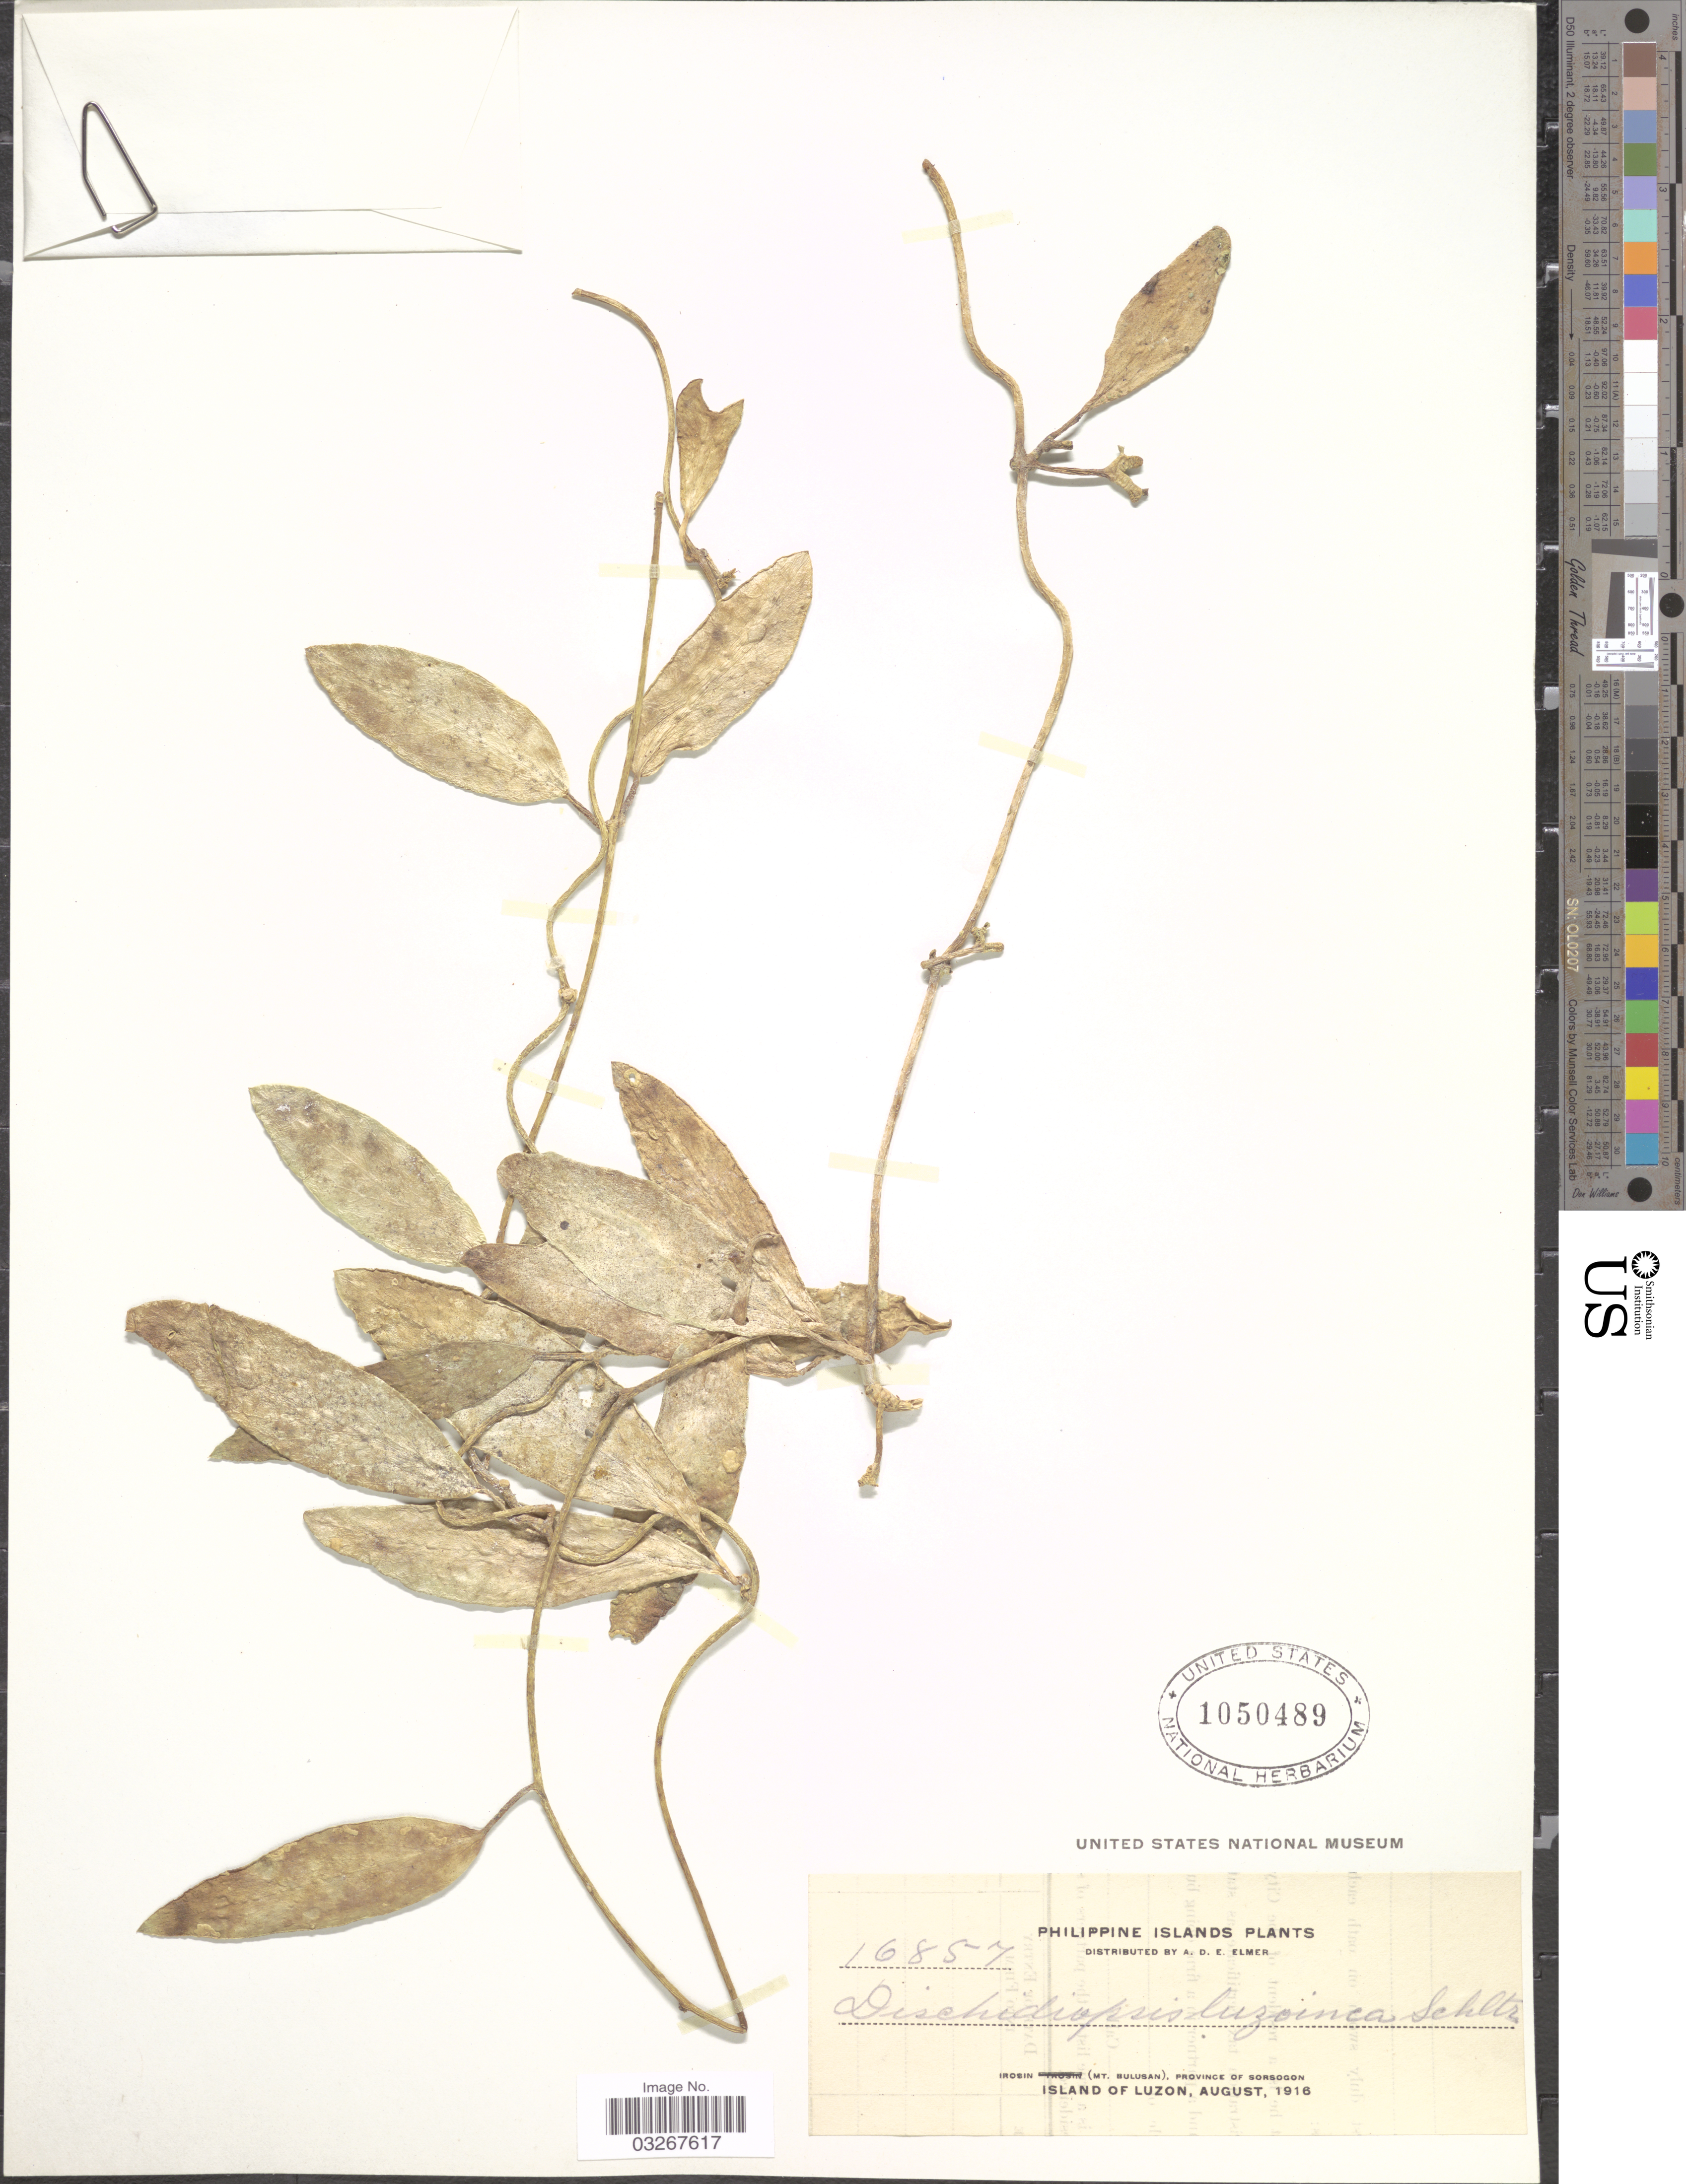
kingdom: Plantae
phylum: Tracheophyta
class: Magnoliopsida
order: Gentianales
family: Apocynaceae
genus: Dischidiopsis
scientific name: Dischidiopsis luzonica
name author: Schltr.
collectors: A. D. E. Elmer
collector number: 16857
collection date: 1916-08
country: Philippines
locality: Irosin (Mt. Bulusan), Province of Sorsogon, Island of Luzon.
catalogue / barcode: US 1050489